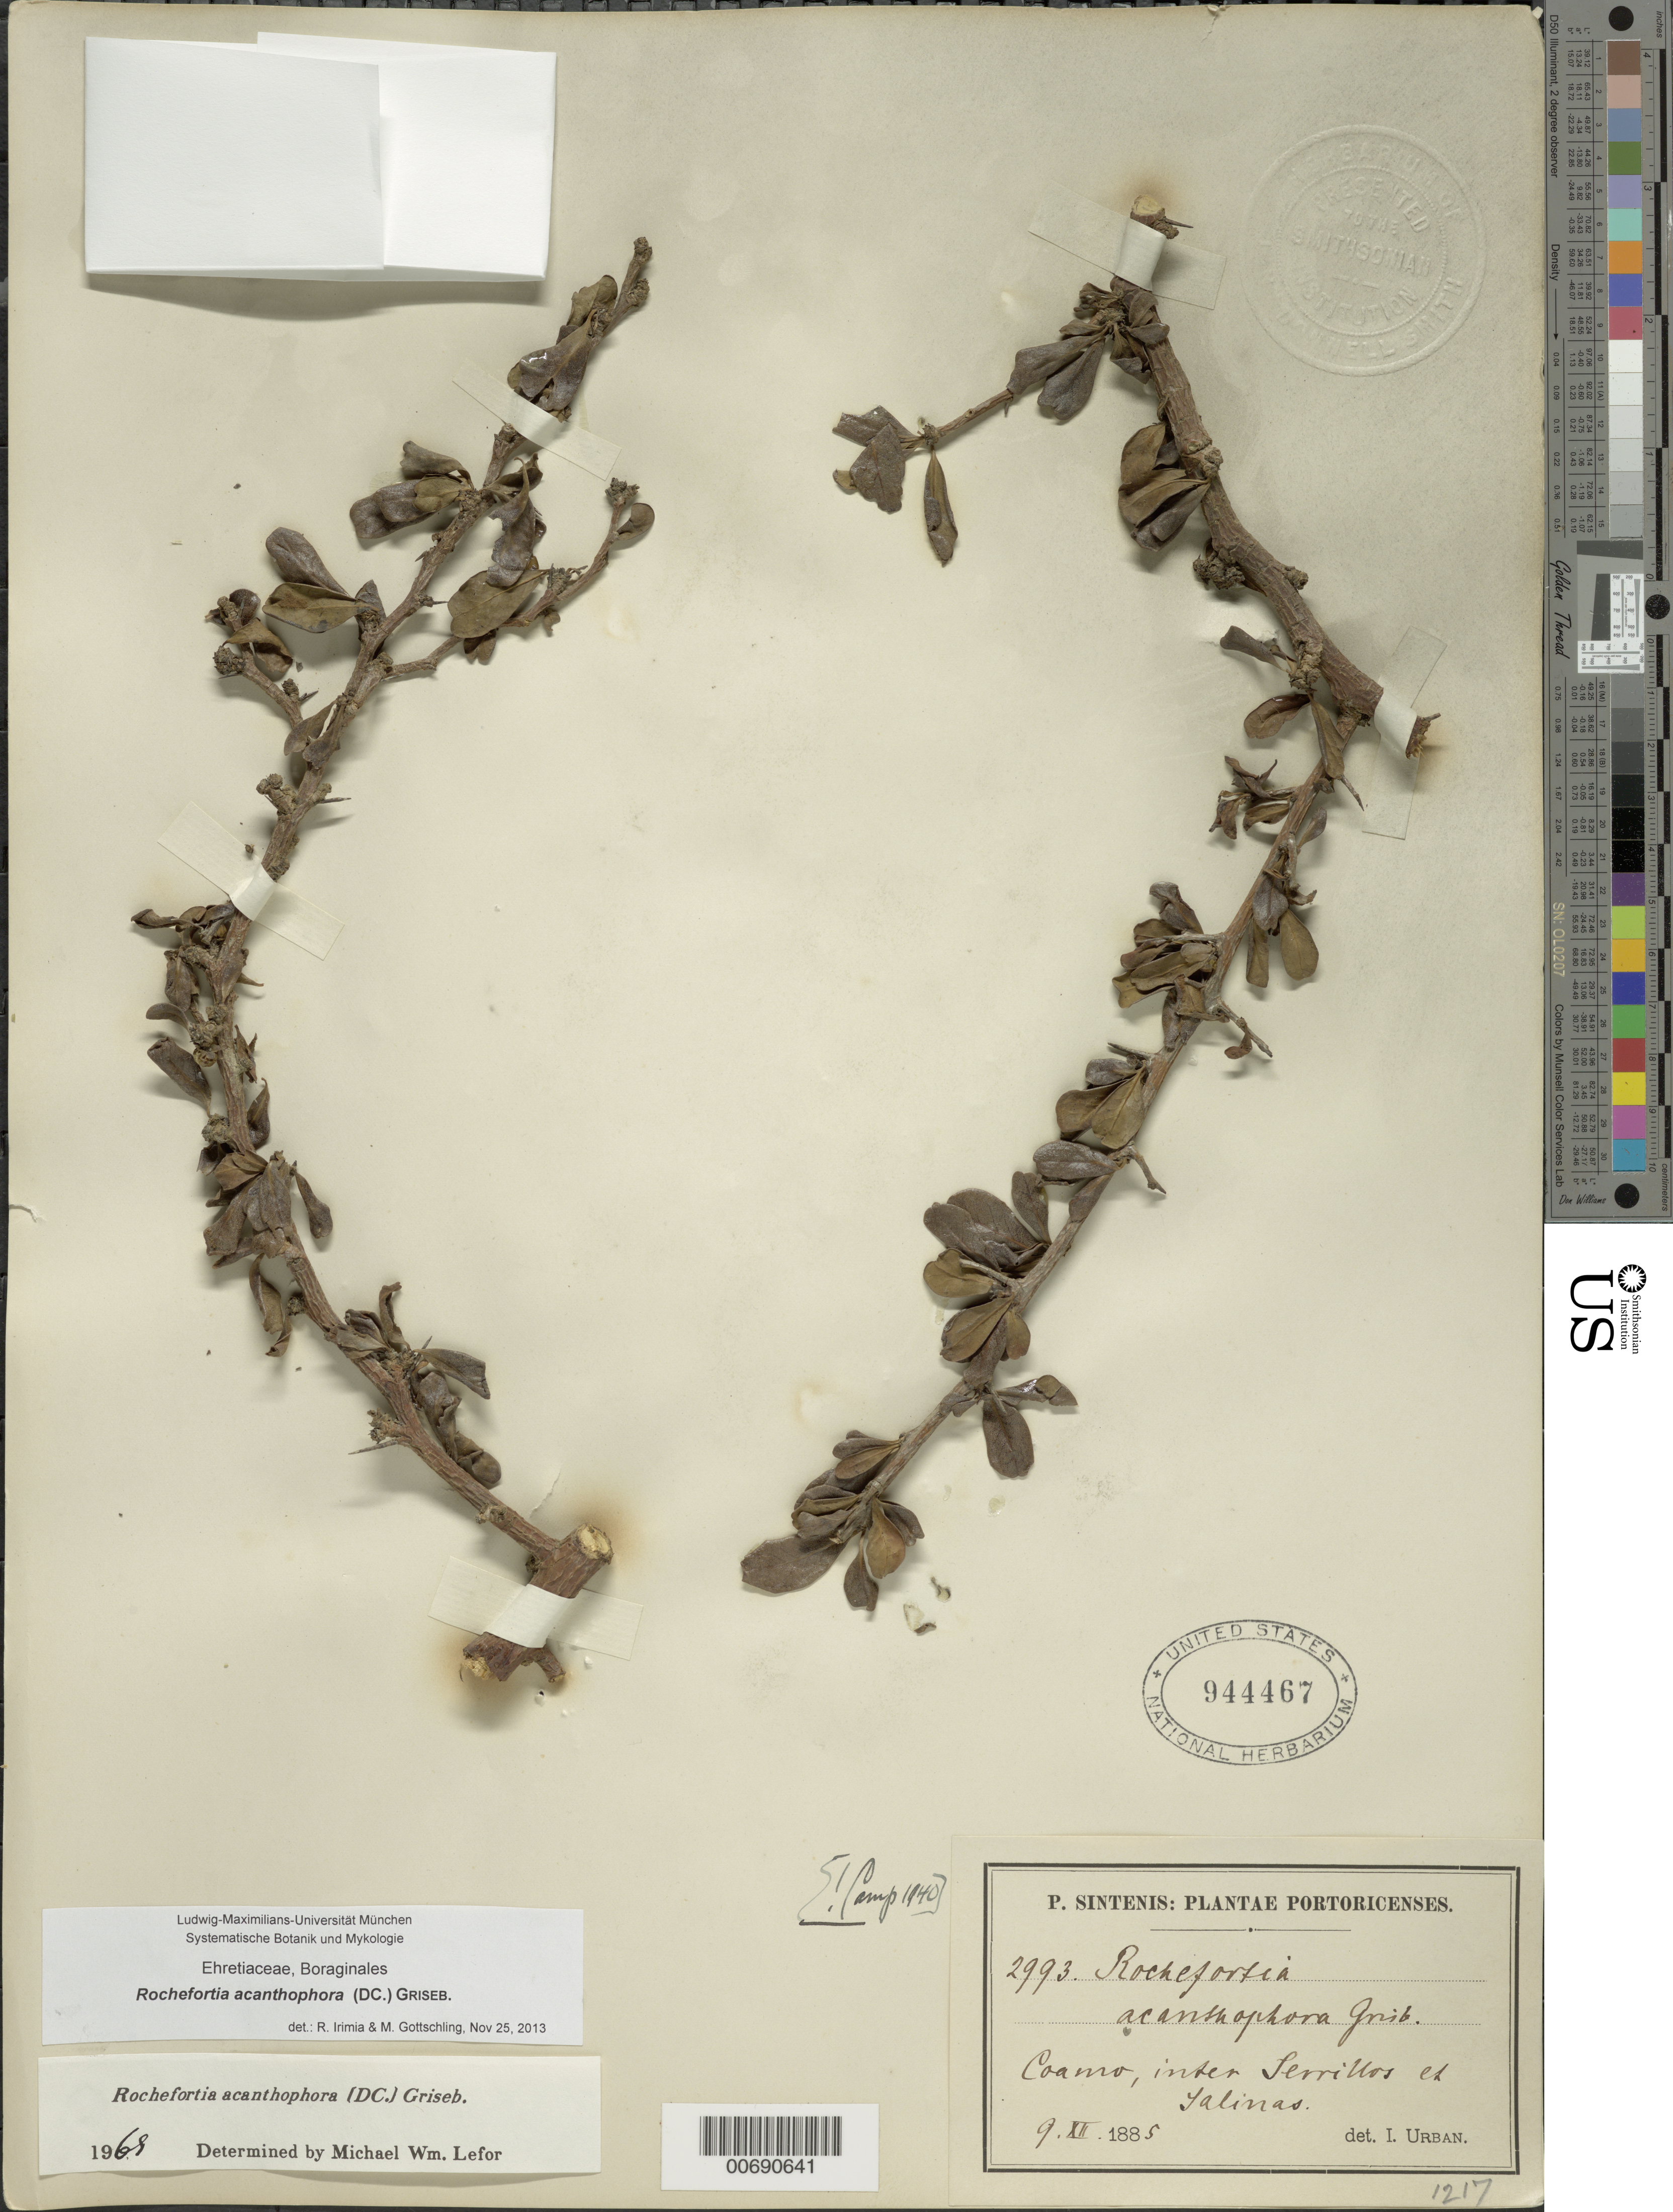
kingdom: Plantae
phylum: Tracheophyta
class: Magnoliopsida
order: Boraginales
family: Ehretiaceae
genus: Rochefortia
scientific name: Rochefortia acanthophora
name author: (DC.) Griseb.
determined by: Irimia, R.; Gottschling, M.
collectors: P. Sintenis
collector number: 2993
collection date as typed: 09 Dec 1885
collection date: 1885-12-09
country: Puerto Rico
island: Greater Antilles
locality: Coamo, inter Serrillos et Salinas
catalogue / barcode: US 944467